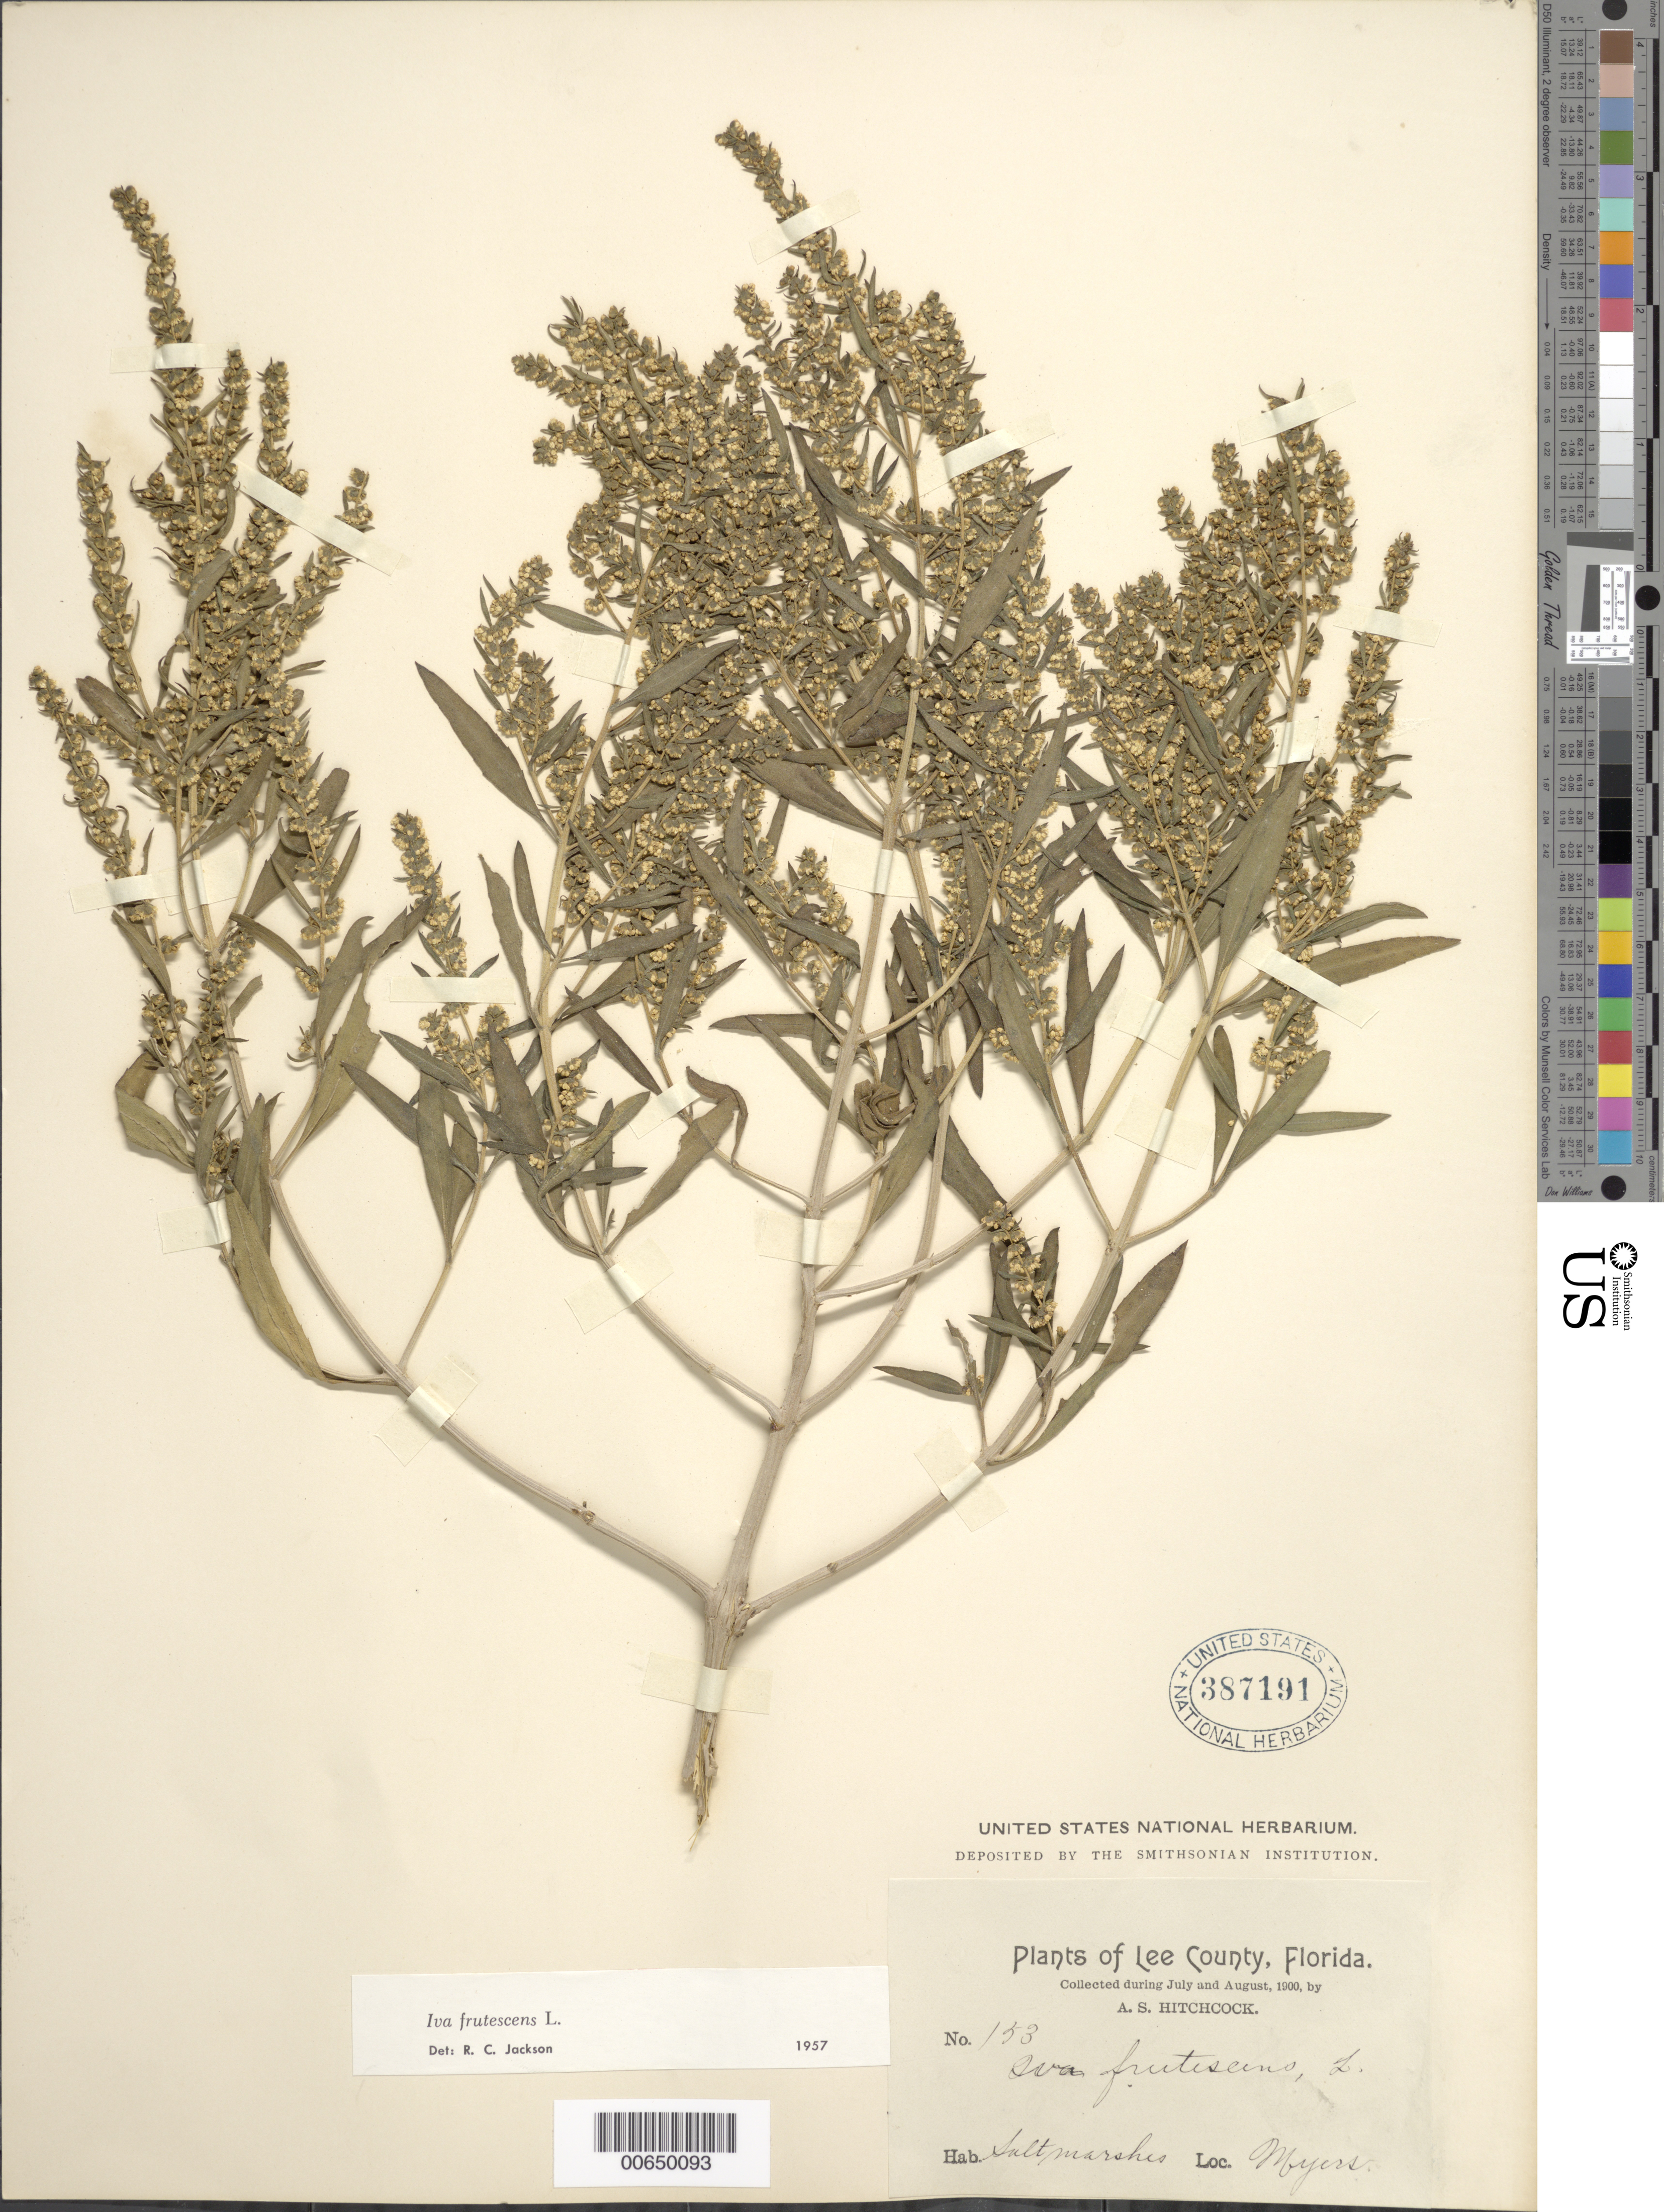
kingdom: Plantae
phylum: Tracheophyta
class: Magnoliopsida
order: Asterales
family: Asteraceae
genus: Iva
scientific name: Iva frutescens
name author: L.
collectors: A. S. Hitchcock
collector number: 153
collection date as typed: Jul 1900 to -- Aug 1900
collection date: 1900-07/1900-08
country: United States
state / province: Florida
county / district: Lee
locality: Salt marshes of Myers.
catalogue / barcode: US 387191